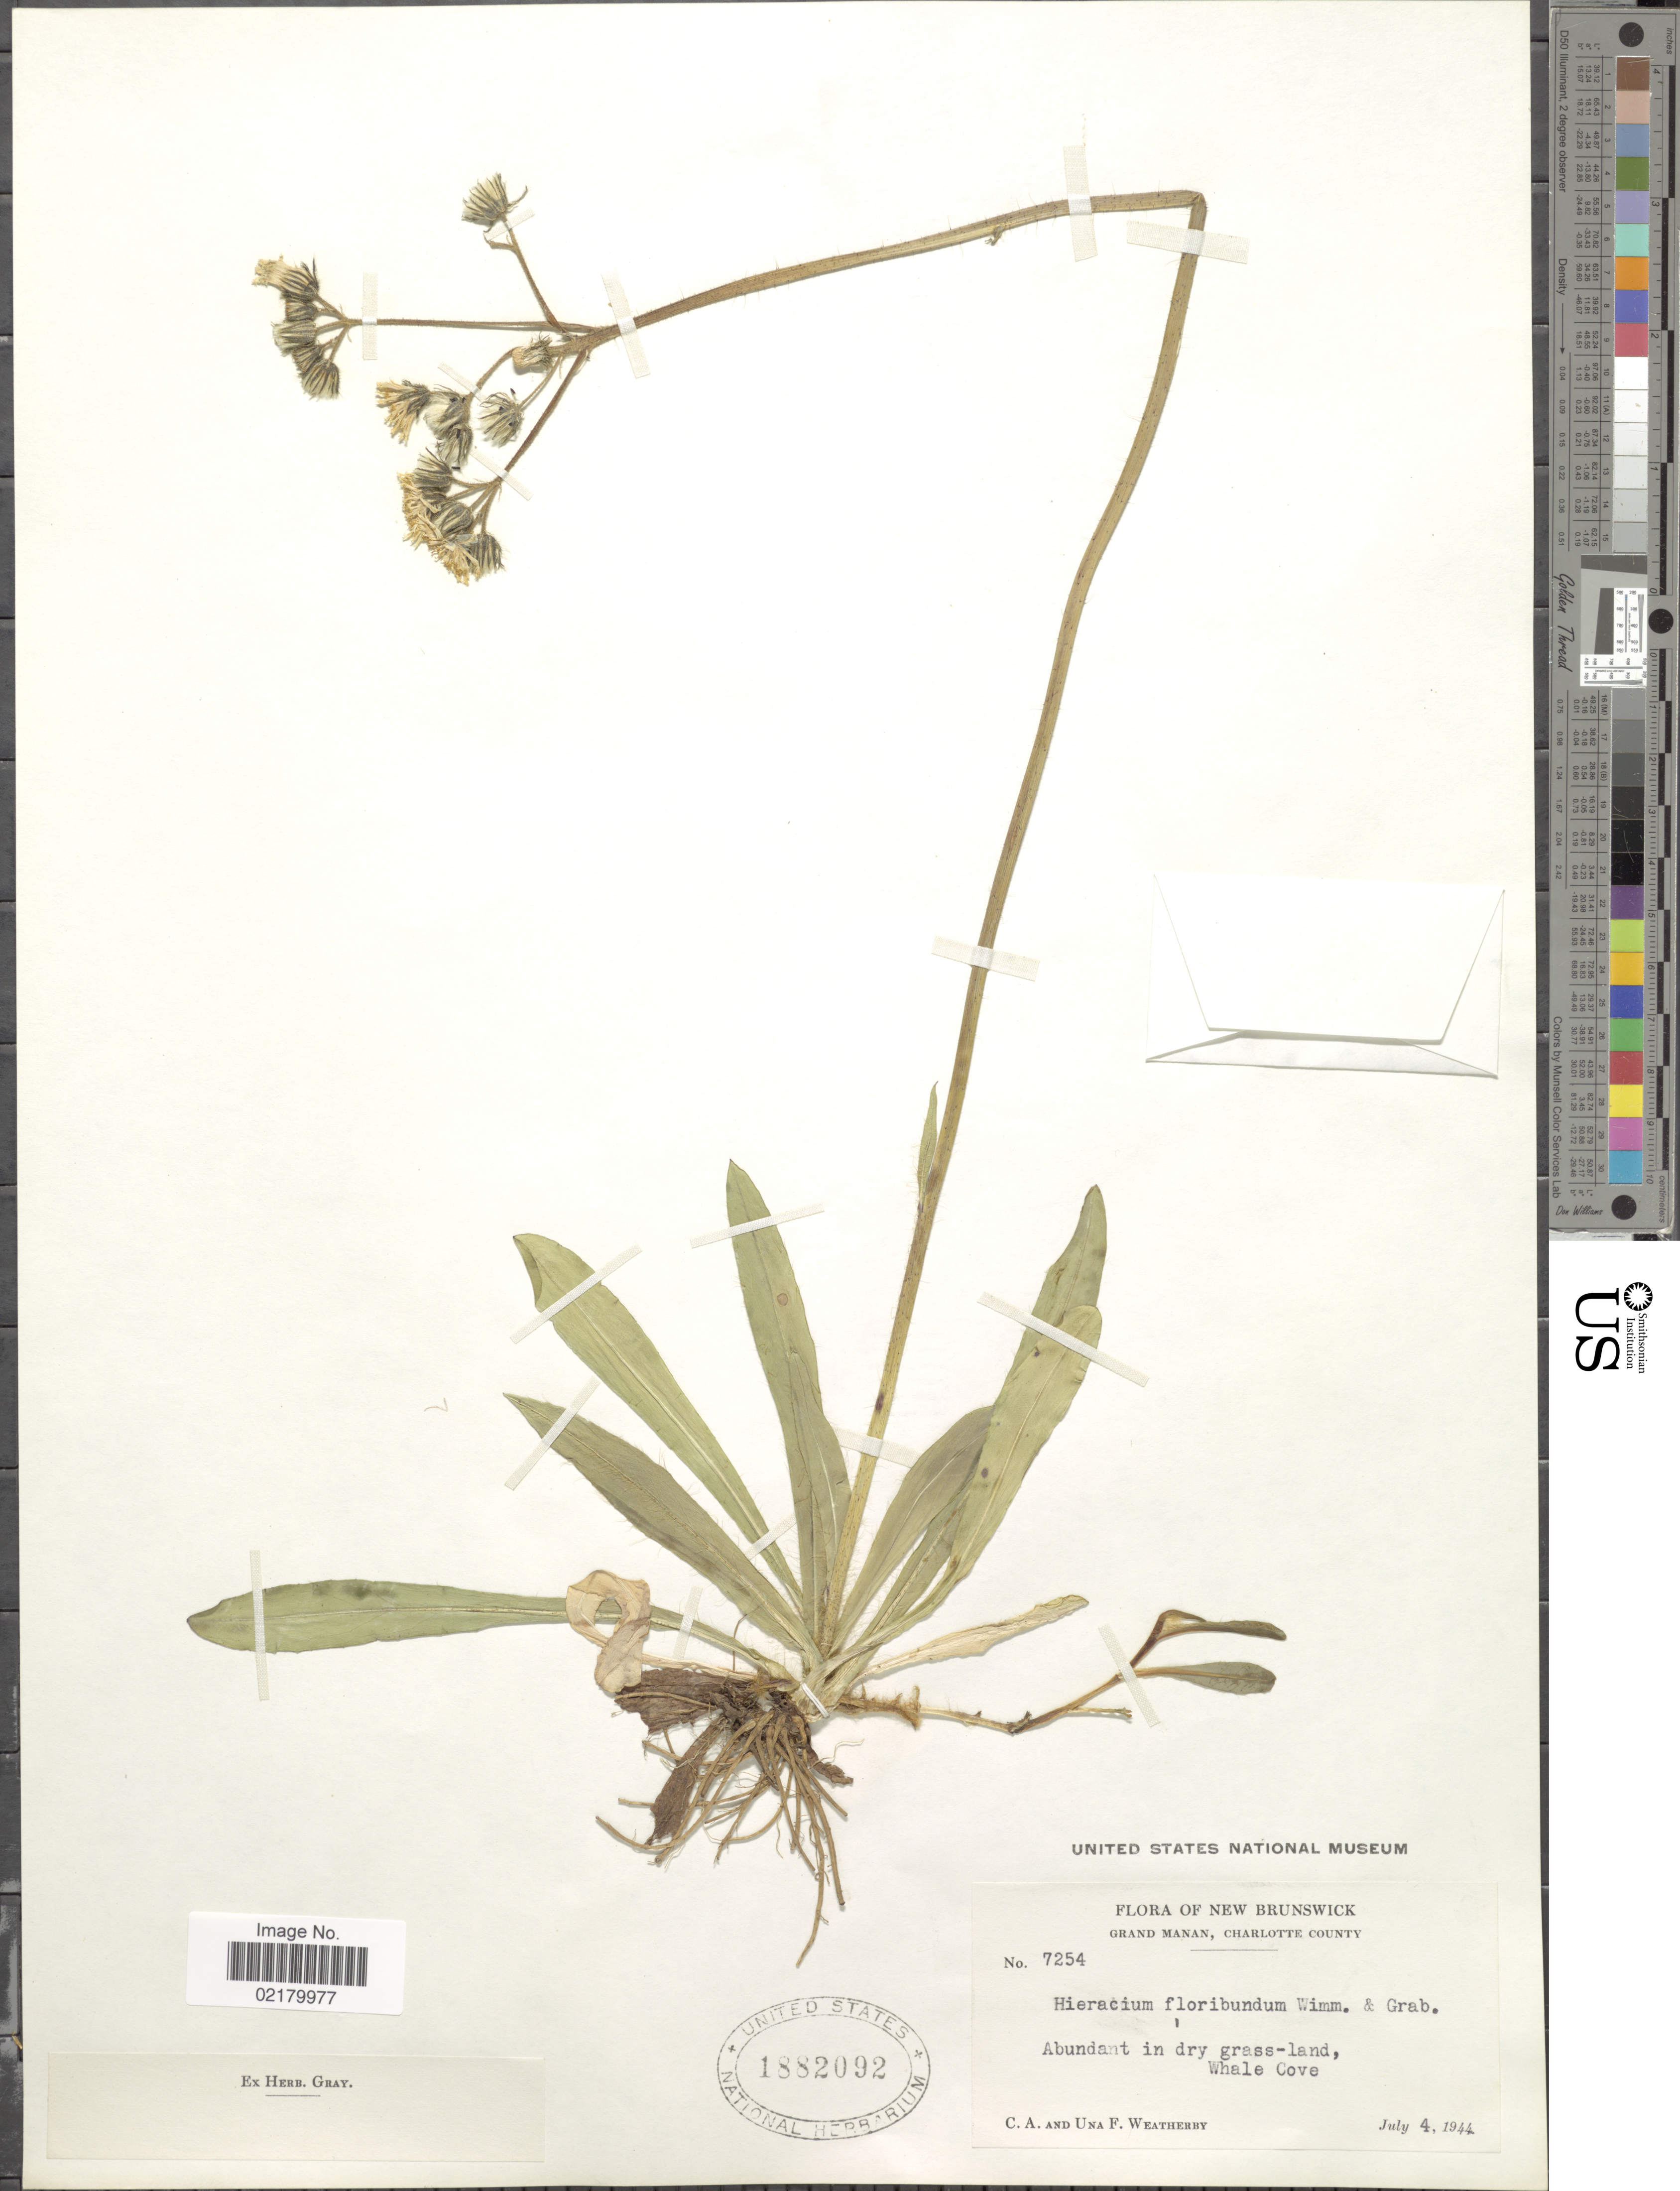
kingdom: Plantae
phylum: Tracheophyta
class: Magnoliopsida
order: Asterales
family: Asteraceae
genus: Pilosella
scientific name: Pilosella floribunda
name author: (Wimm. & Grab.) Fr. a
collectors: C. A. Weatherby & U. Weatherby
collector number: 7254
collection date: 1944-07-04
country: Canada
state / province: New Brunswick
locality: Grand Manan, Charlotte County, Abundant in dry grass-land, Whale Cove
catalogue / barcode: US 1882092